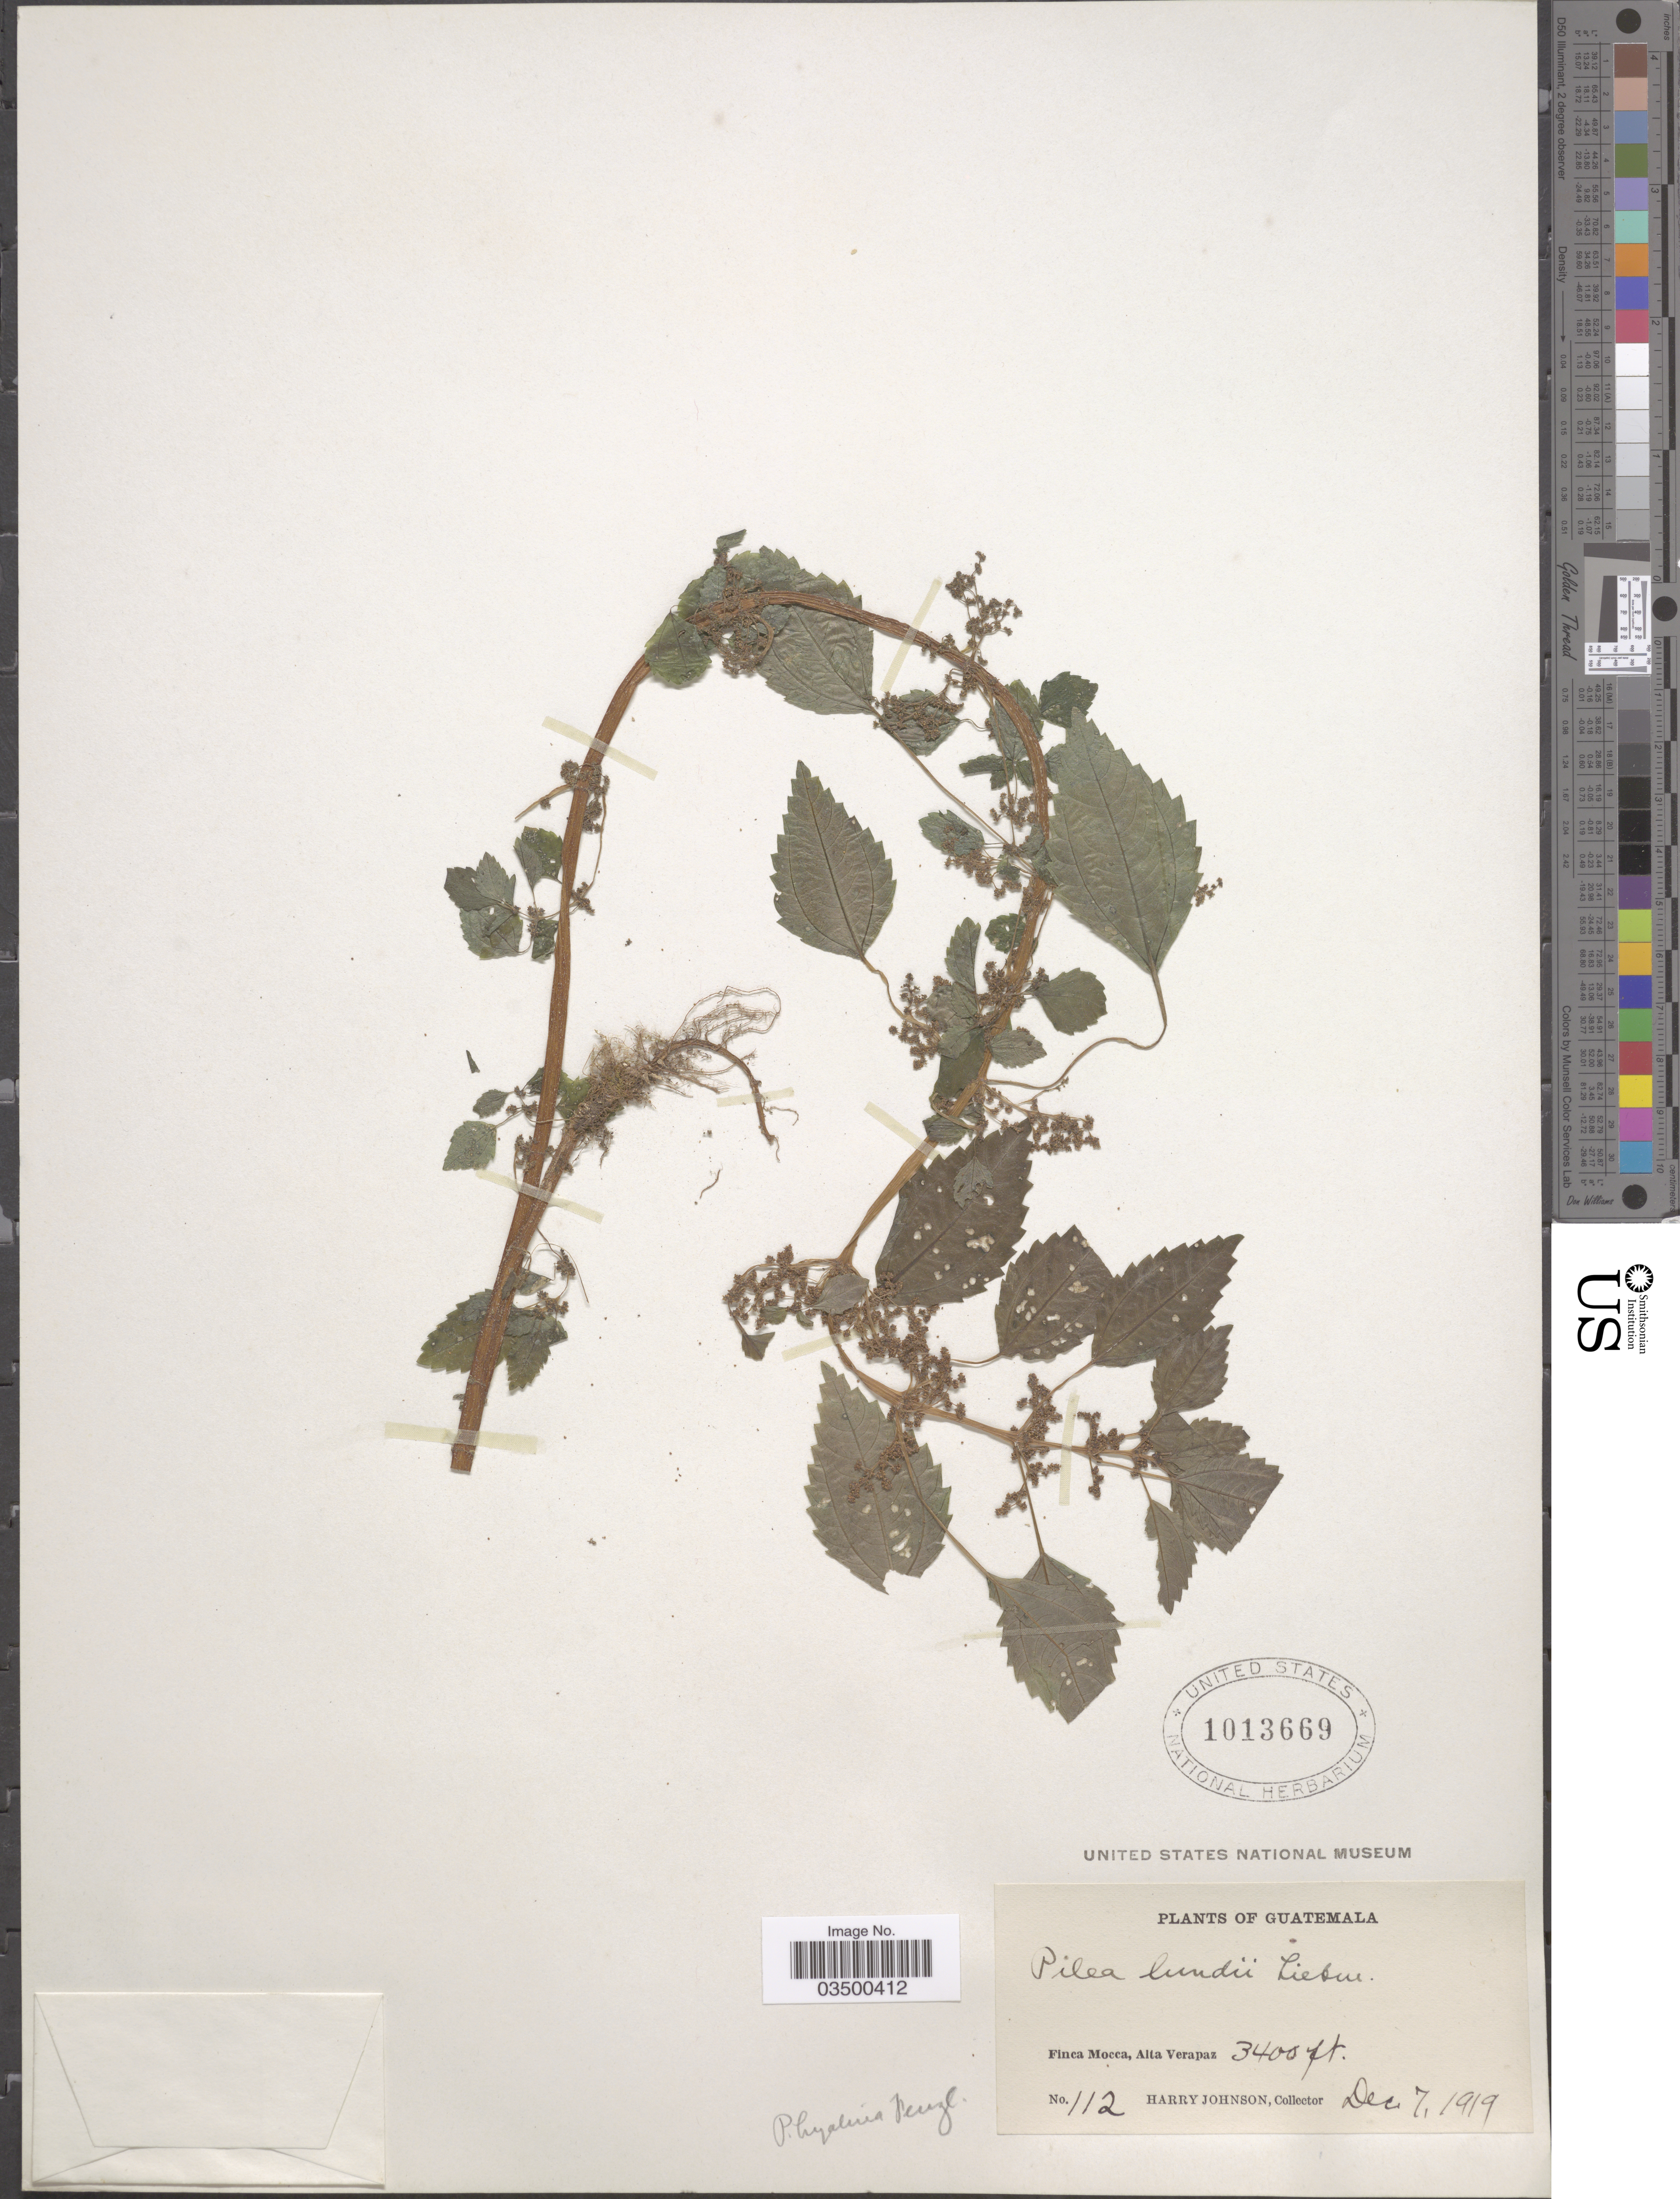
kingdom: Plantae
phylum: Tracheophyta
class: Magnoliopsida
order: Rosales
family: Urticaceae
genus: Pilea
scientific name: Pilea hyalina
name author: Fenzl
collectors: H. Johnson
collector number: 112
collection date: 1919-12-07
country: Guatemala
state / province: Alta Verapaz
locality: Finca Mocca.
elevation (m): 1036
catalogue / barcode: US 1013669